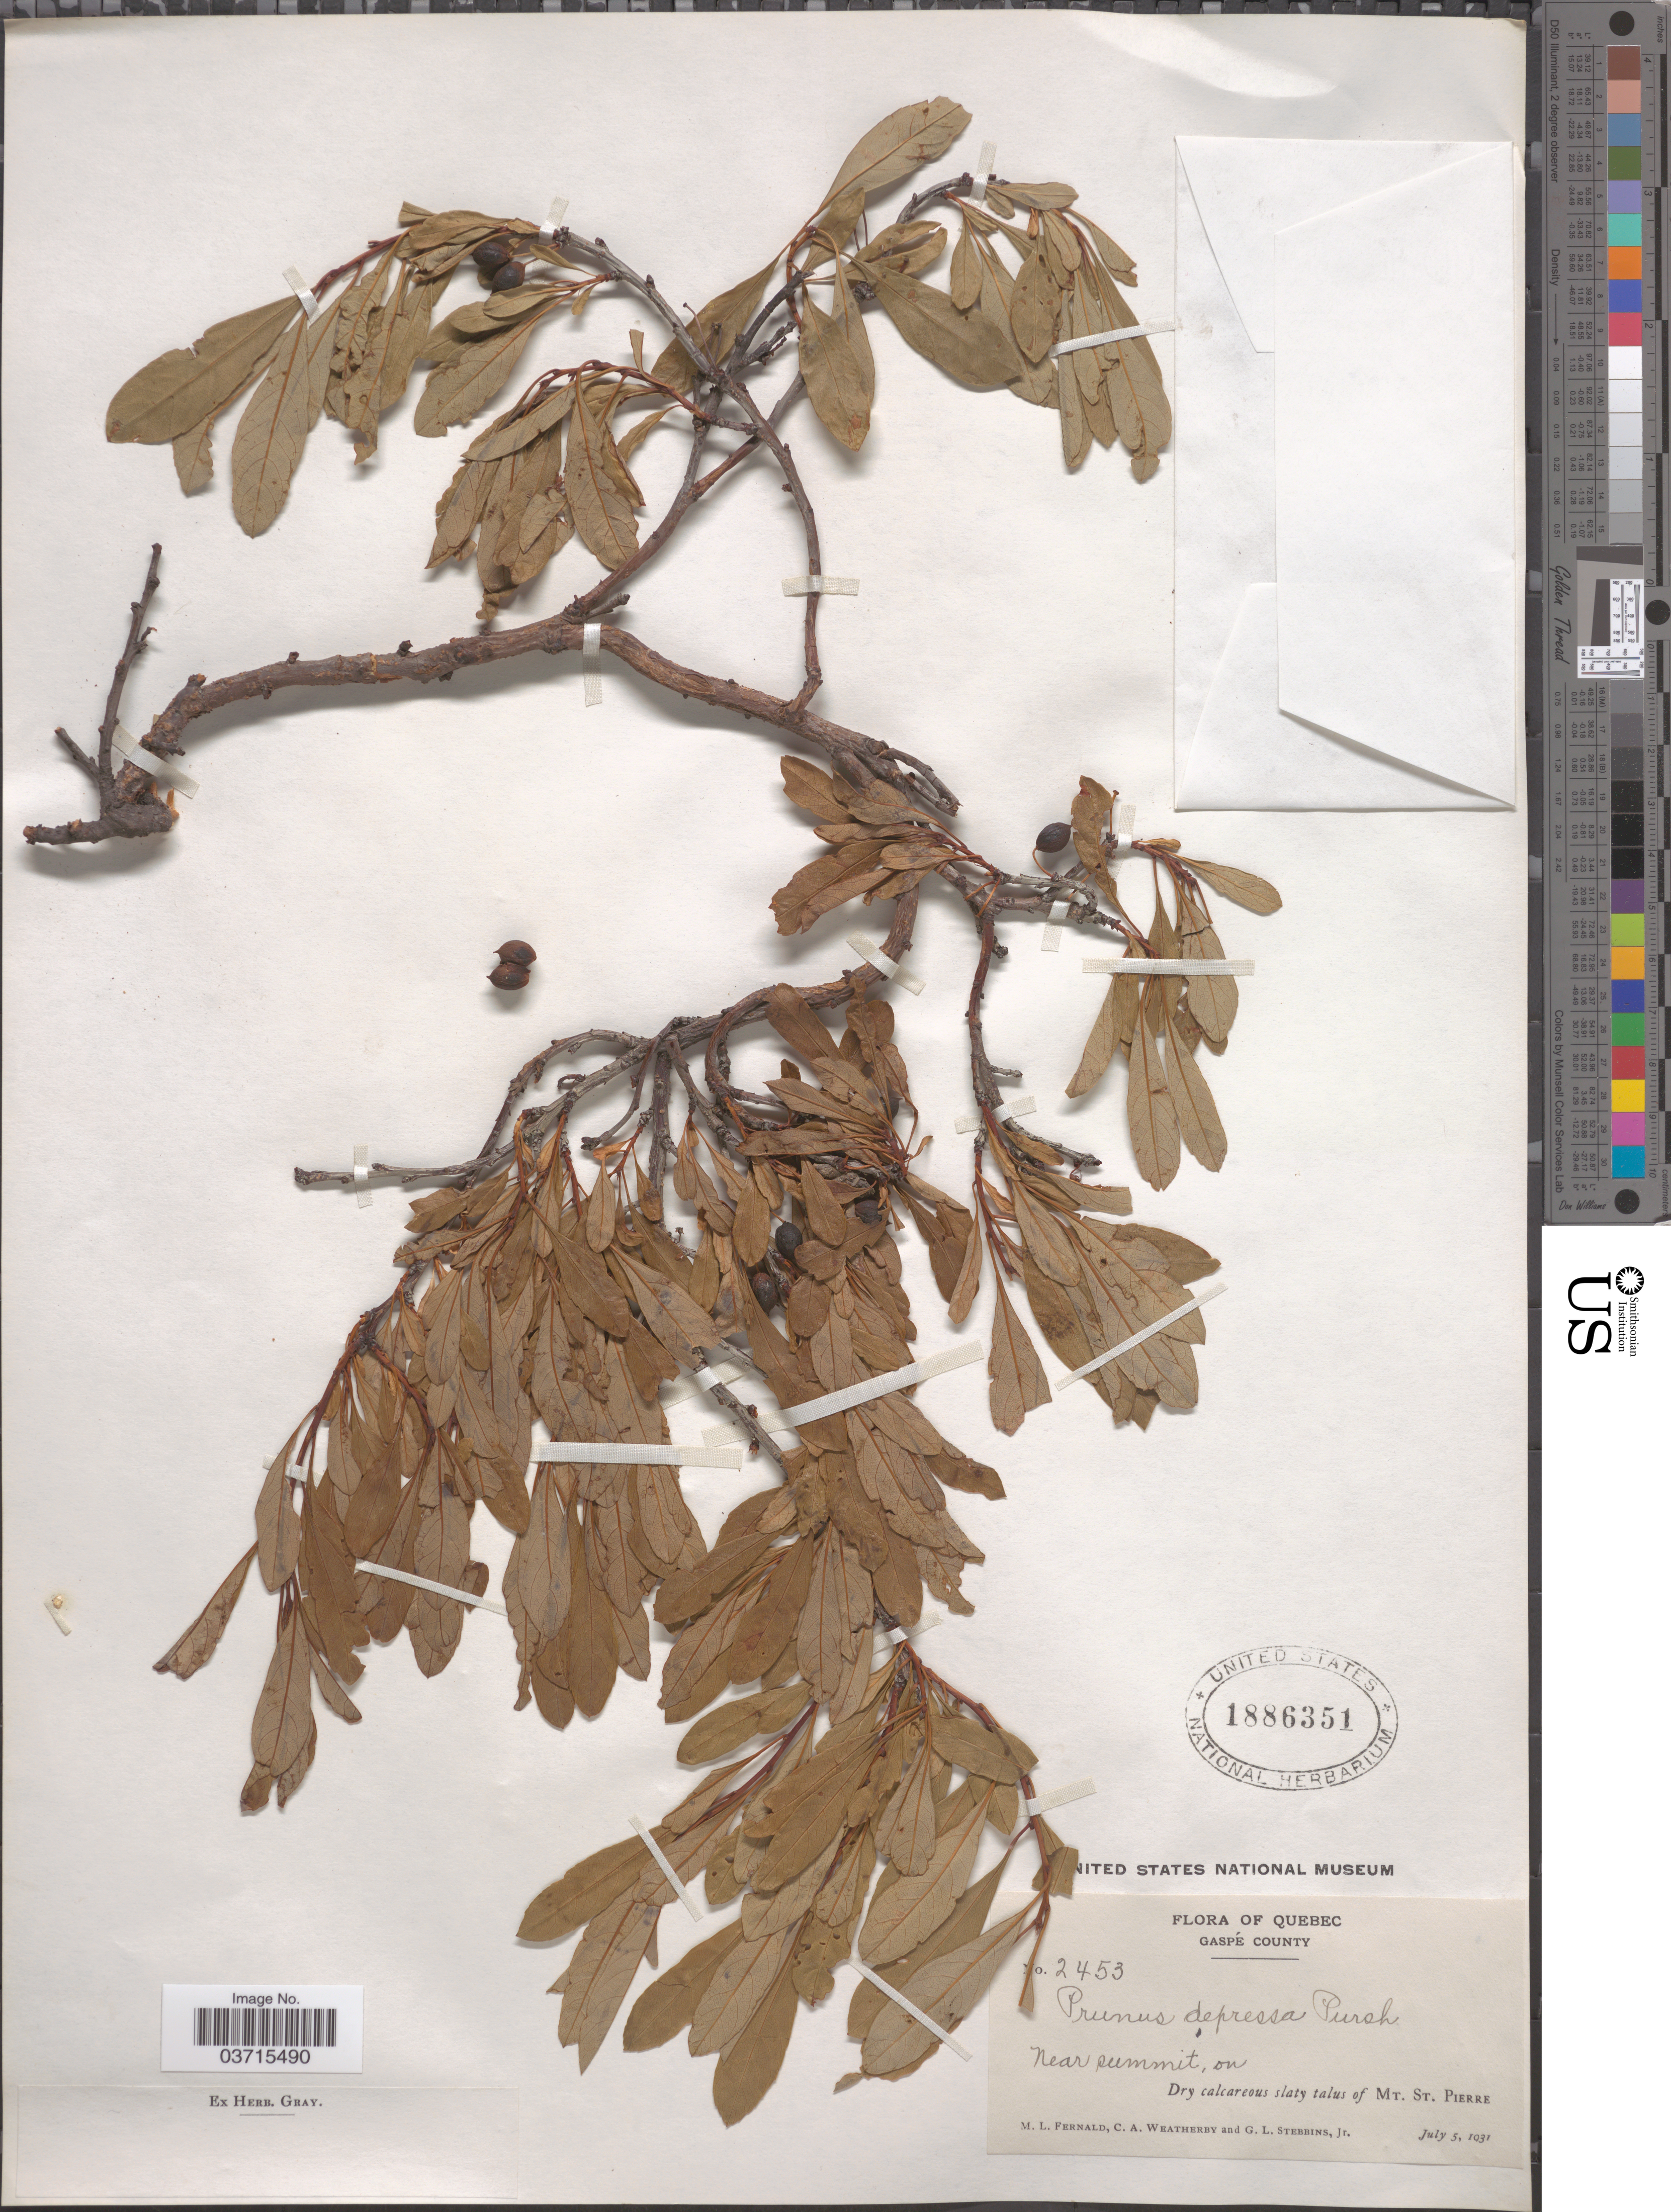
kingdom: Plantae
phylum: Tracheophyta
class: Magnoliopsida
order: Rosales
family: Rosaceae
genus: Prunus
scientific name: Prunus depressa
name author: Pursh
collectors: M. L. Fernald, C. A. Weatherby & G. L. Stebbins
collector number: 2453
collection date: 1931-07-05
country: Canada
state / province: Quebec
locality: Gaspé County. Near summit, Mt. St. Pierre.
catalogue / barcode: US 1886351